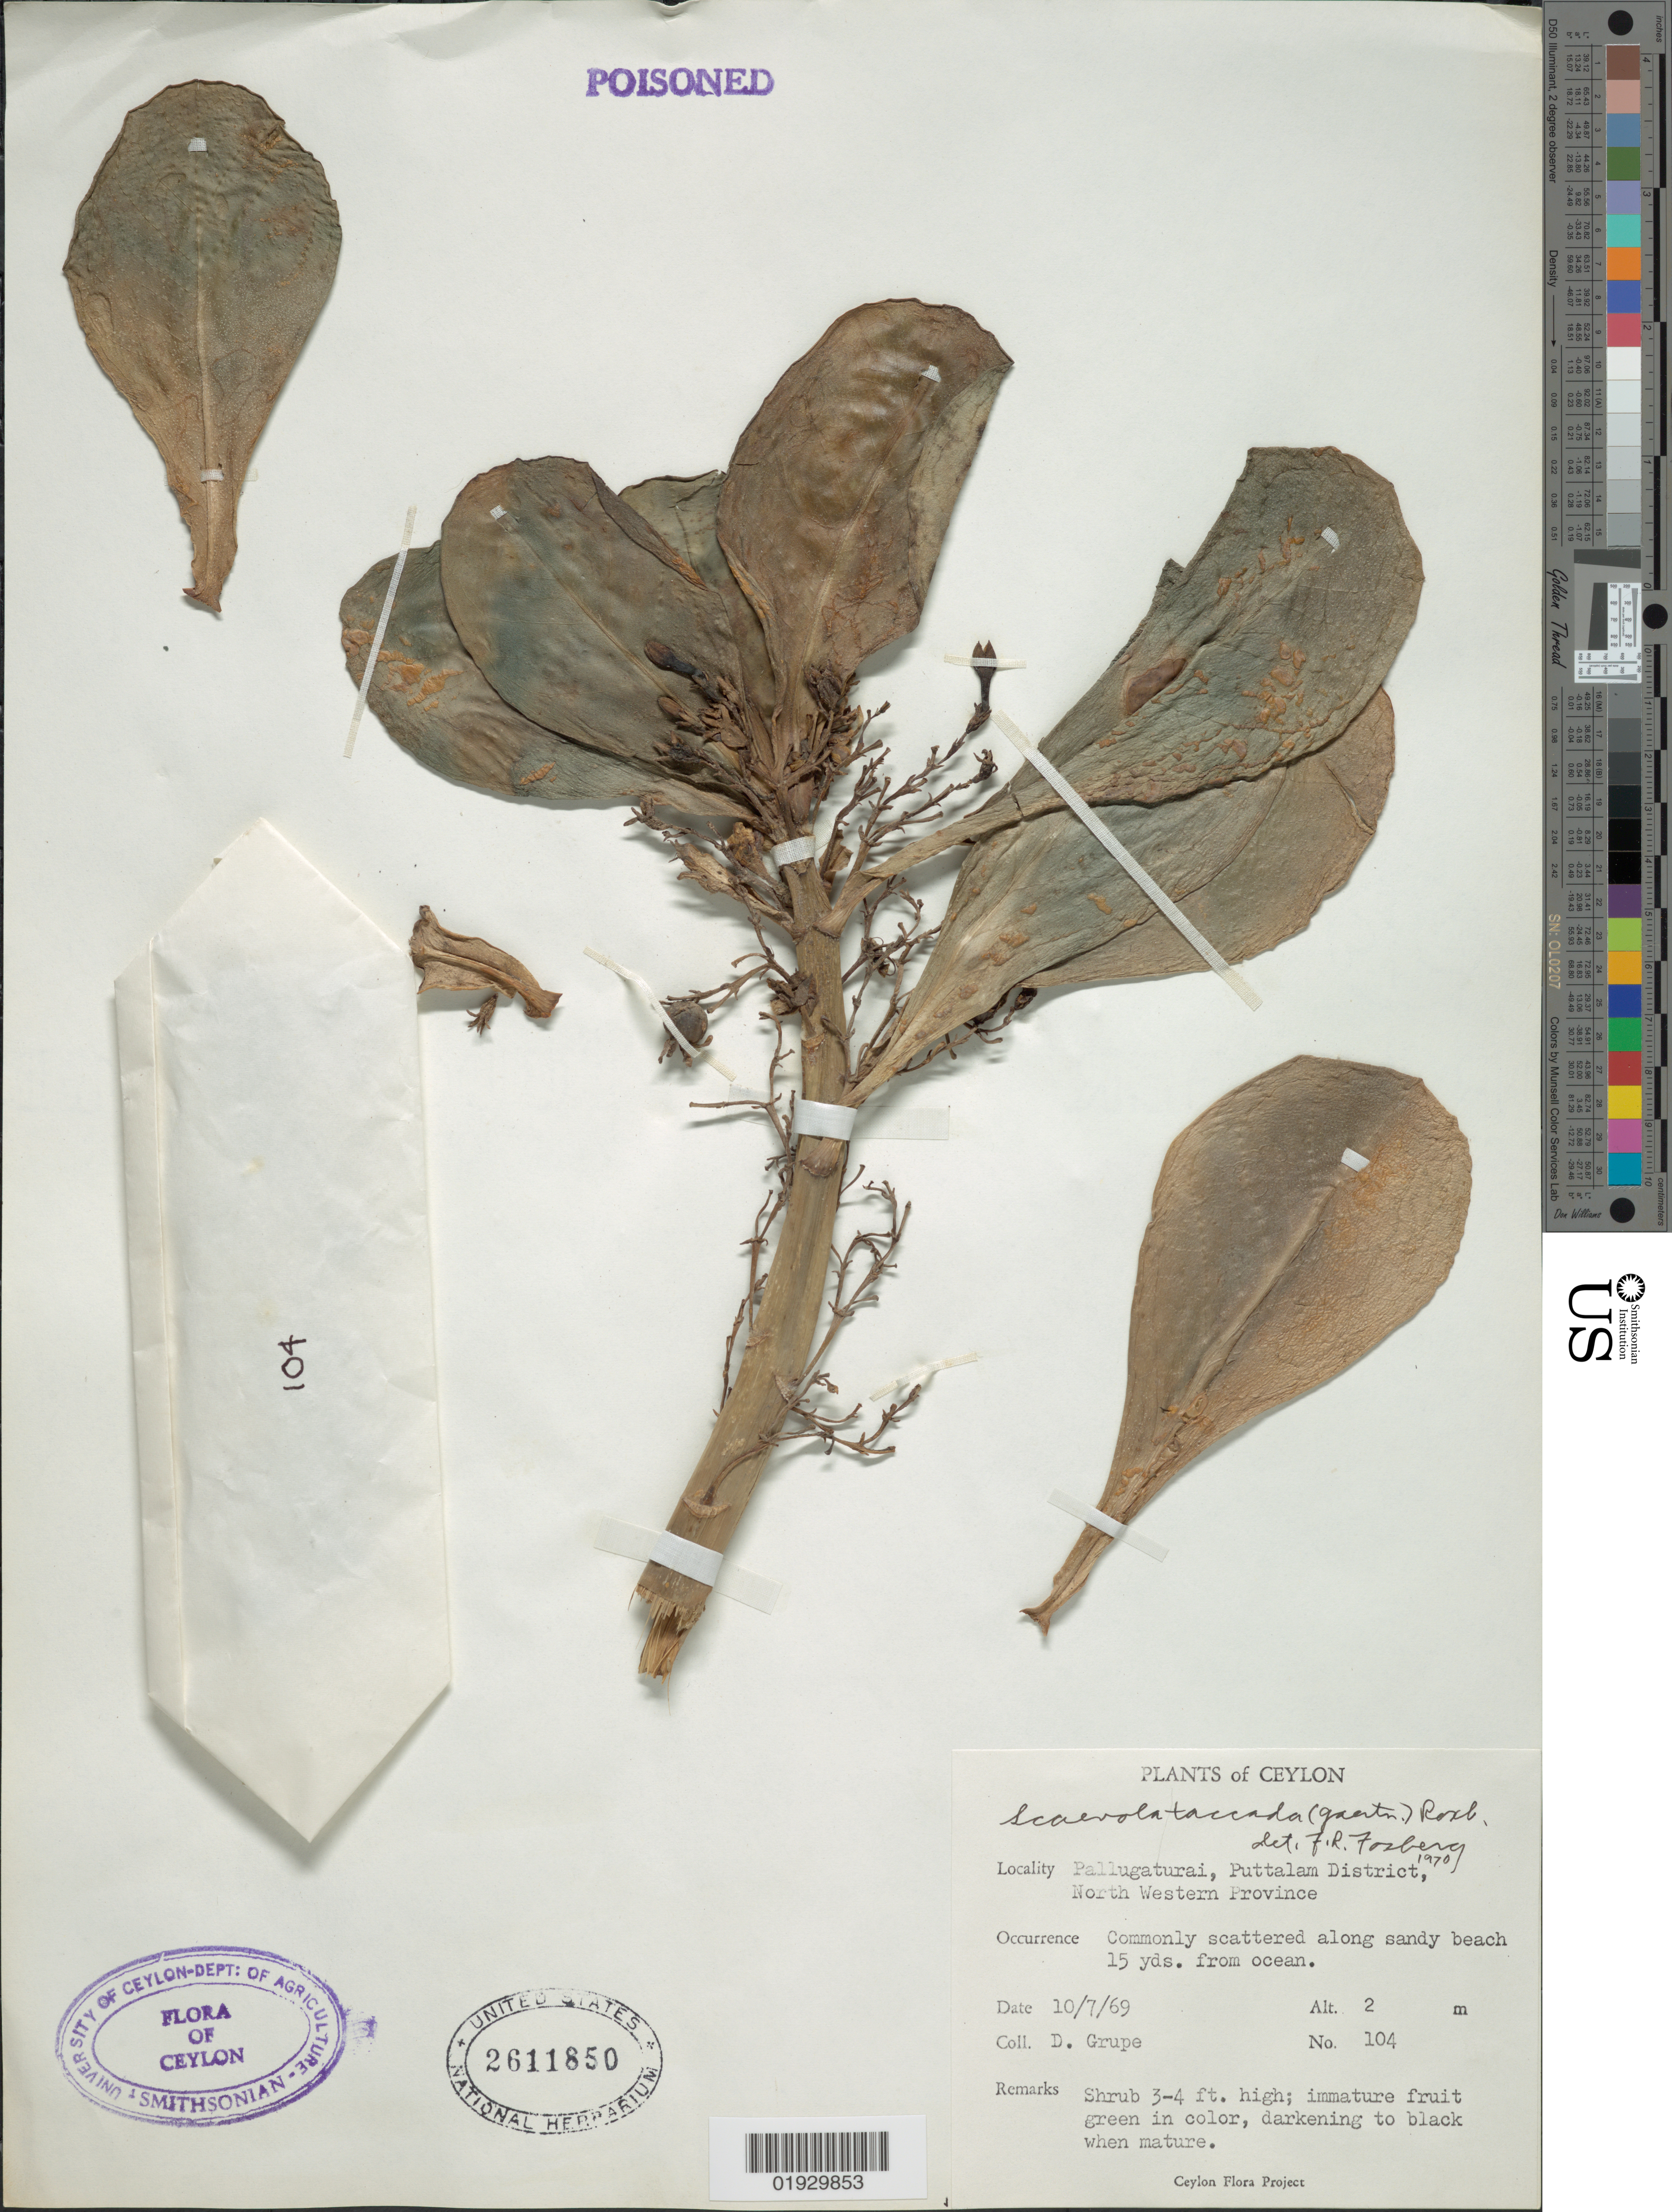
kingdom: Plantae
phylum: Tracheophyta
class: Magnoliopsida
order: Asterales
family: Goodeniaceae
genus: Scaevola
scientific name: Scaevola taccada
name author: (Gaertn.) Roxb.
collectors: D. Grupe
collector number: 104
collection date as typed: Transcribed d/m/y: 10/7/69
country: Sri Lanka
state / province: North Western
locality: Ceylon. Pallugaturai, Puttalam District, North Western Province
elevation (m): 2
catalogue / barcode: US 2611850